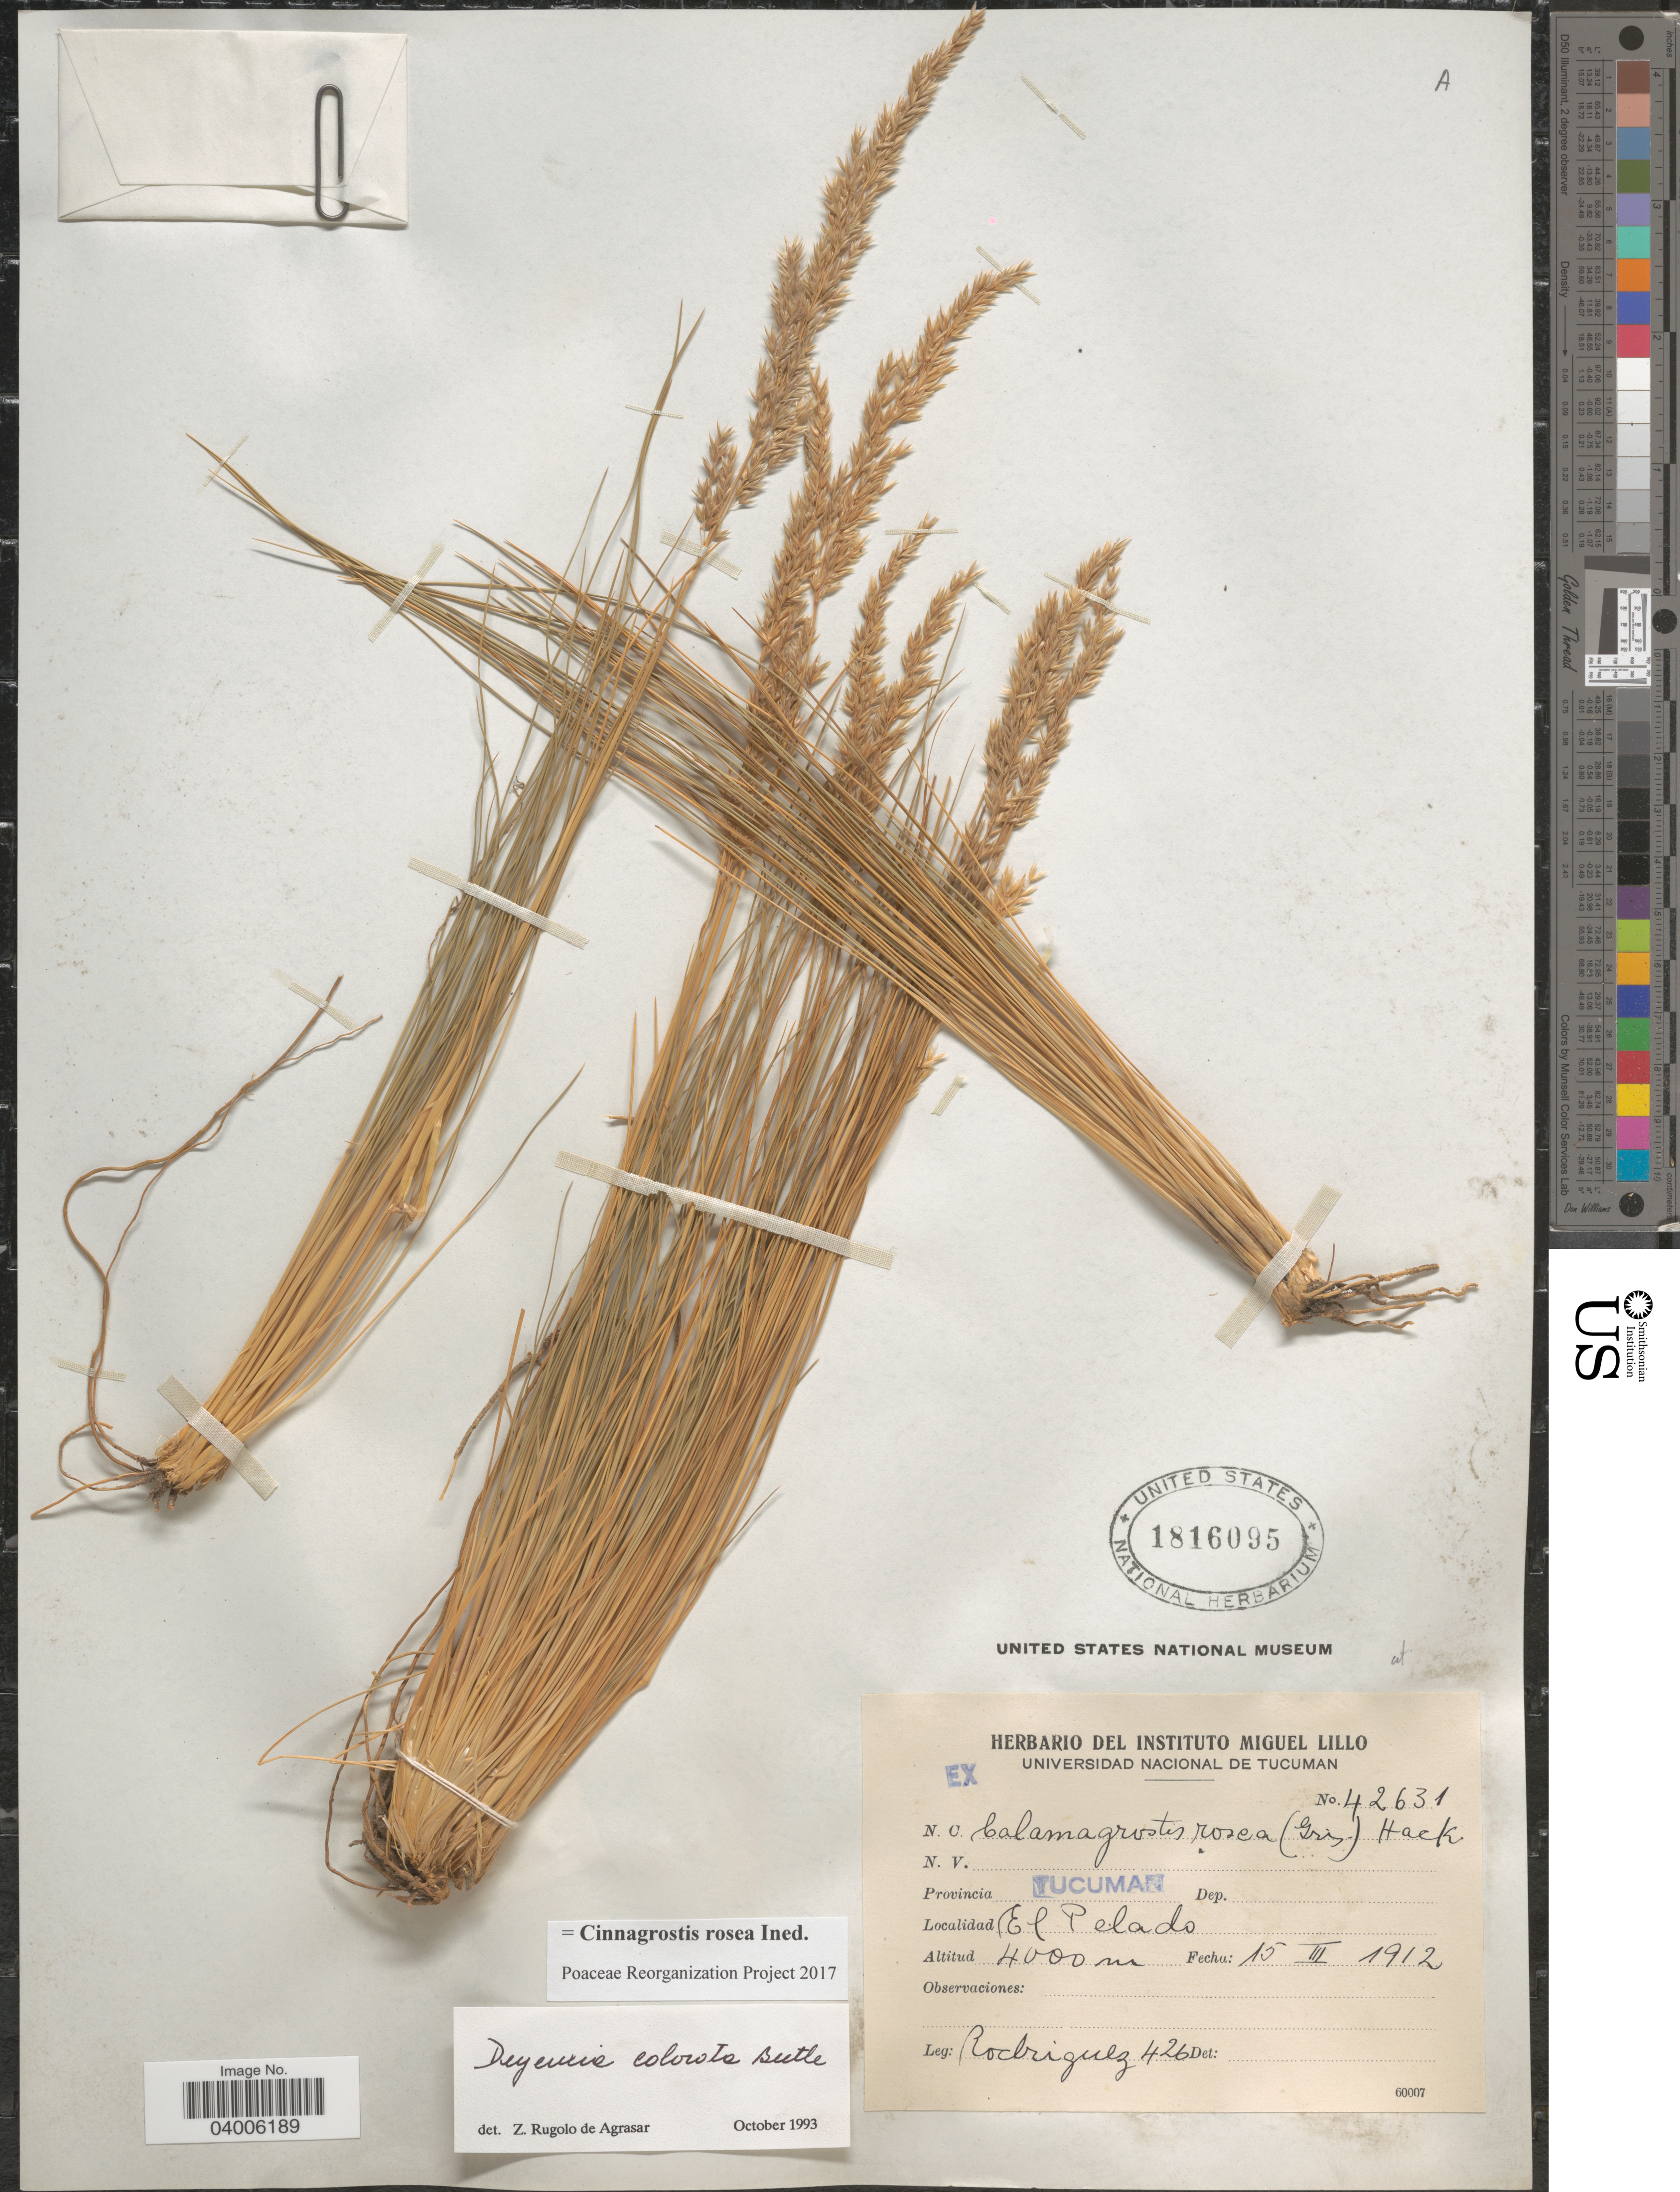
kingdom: Plantae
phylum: Tracheophyta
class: Liliopsida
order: Poales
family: Poaceae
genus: Cinnagrostis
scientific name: Cinnagrostis rosea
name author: (Griseb.) P.M. Peterson et al.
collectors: Rodriguez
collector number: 426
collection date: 1912-03-15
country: Argentina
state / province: Tucuman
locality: El Pelado.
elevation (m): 4000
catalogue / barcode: US 1816095